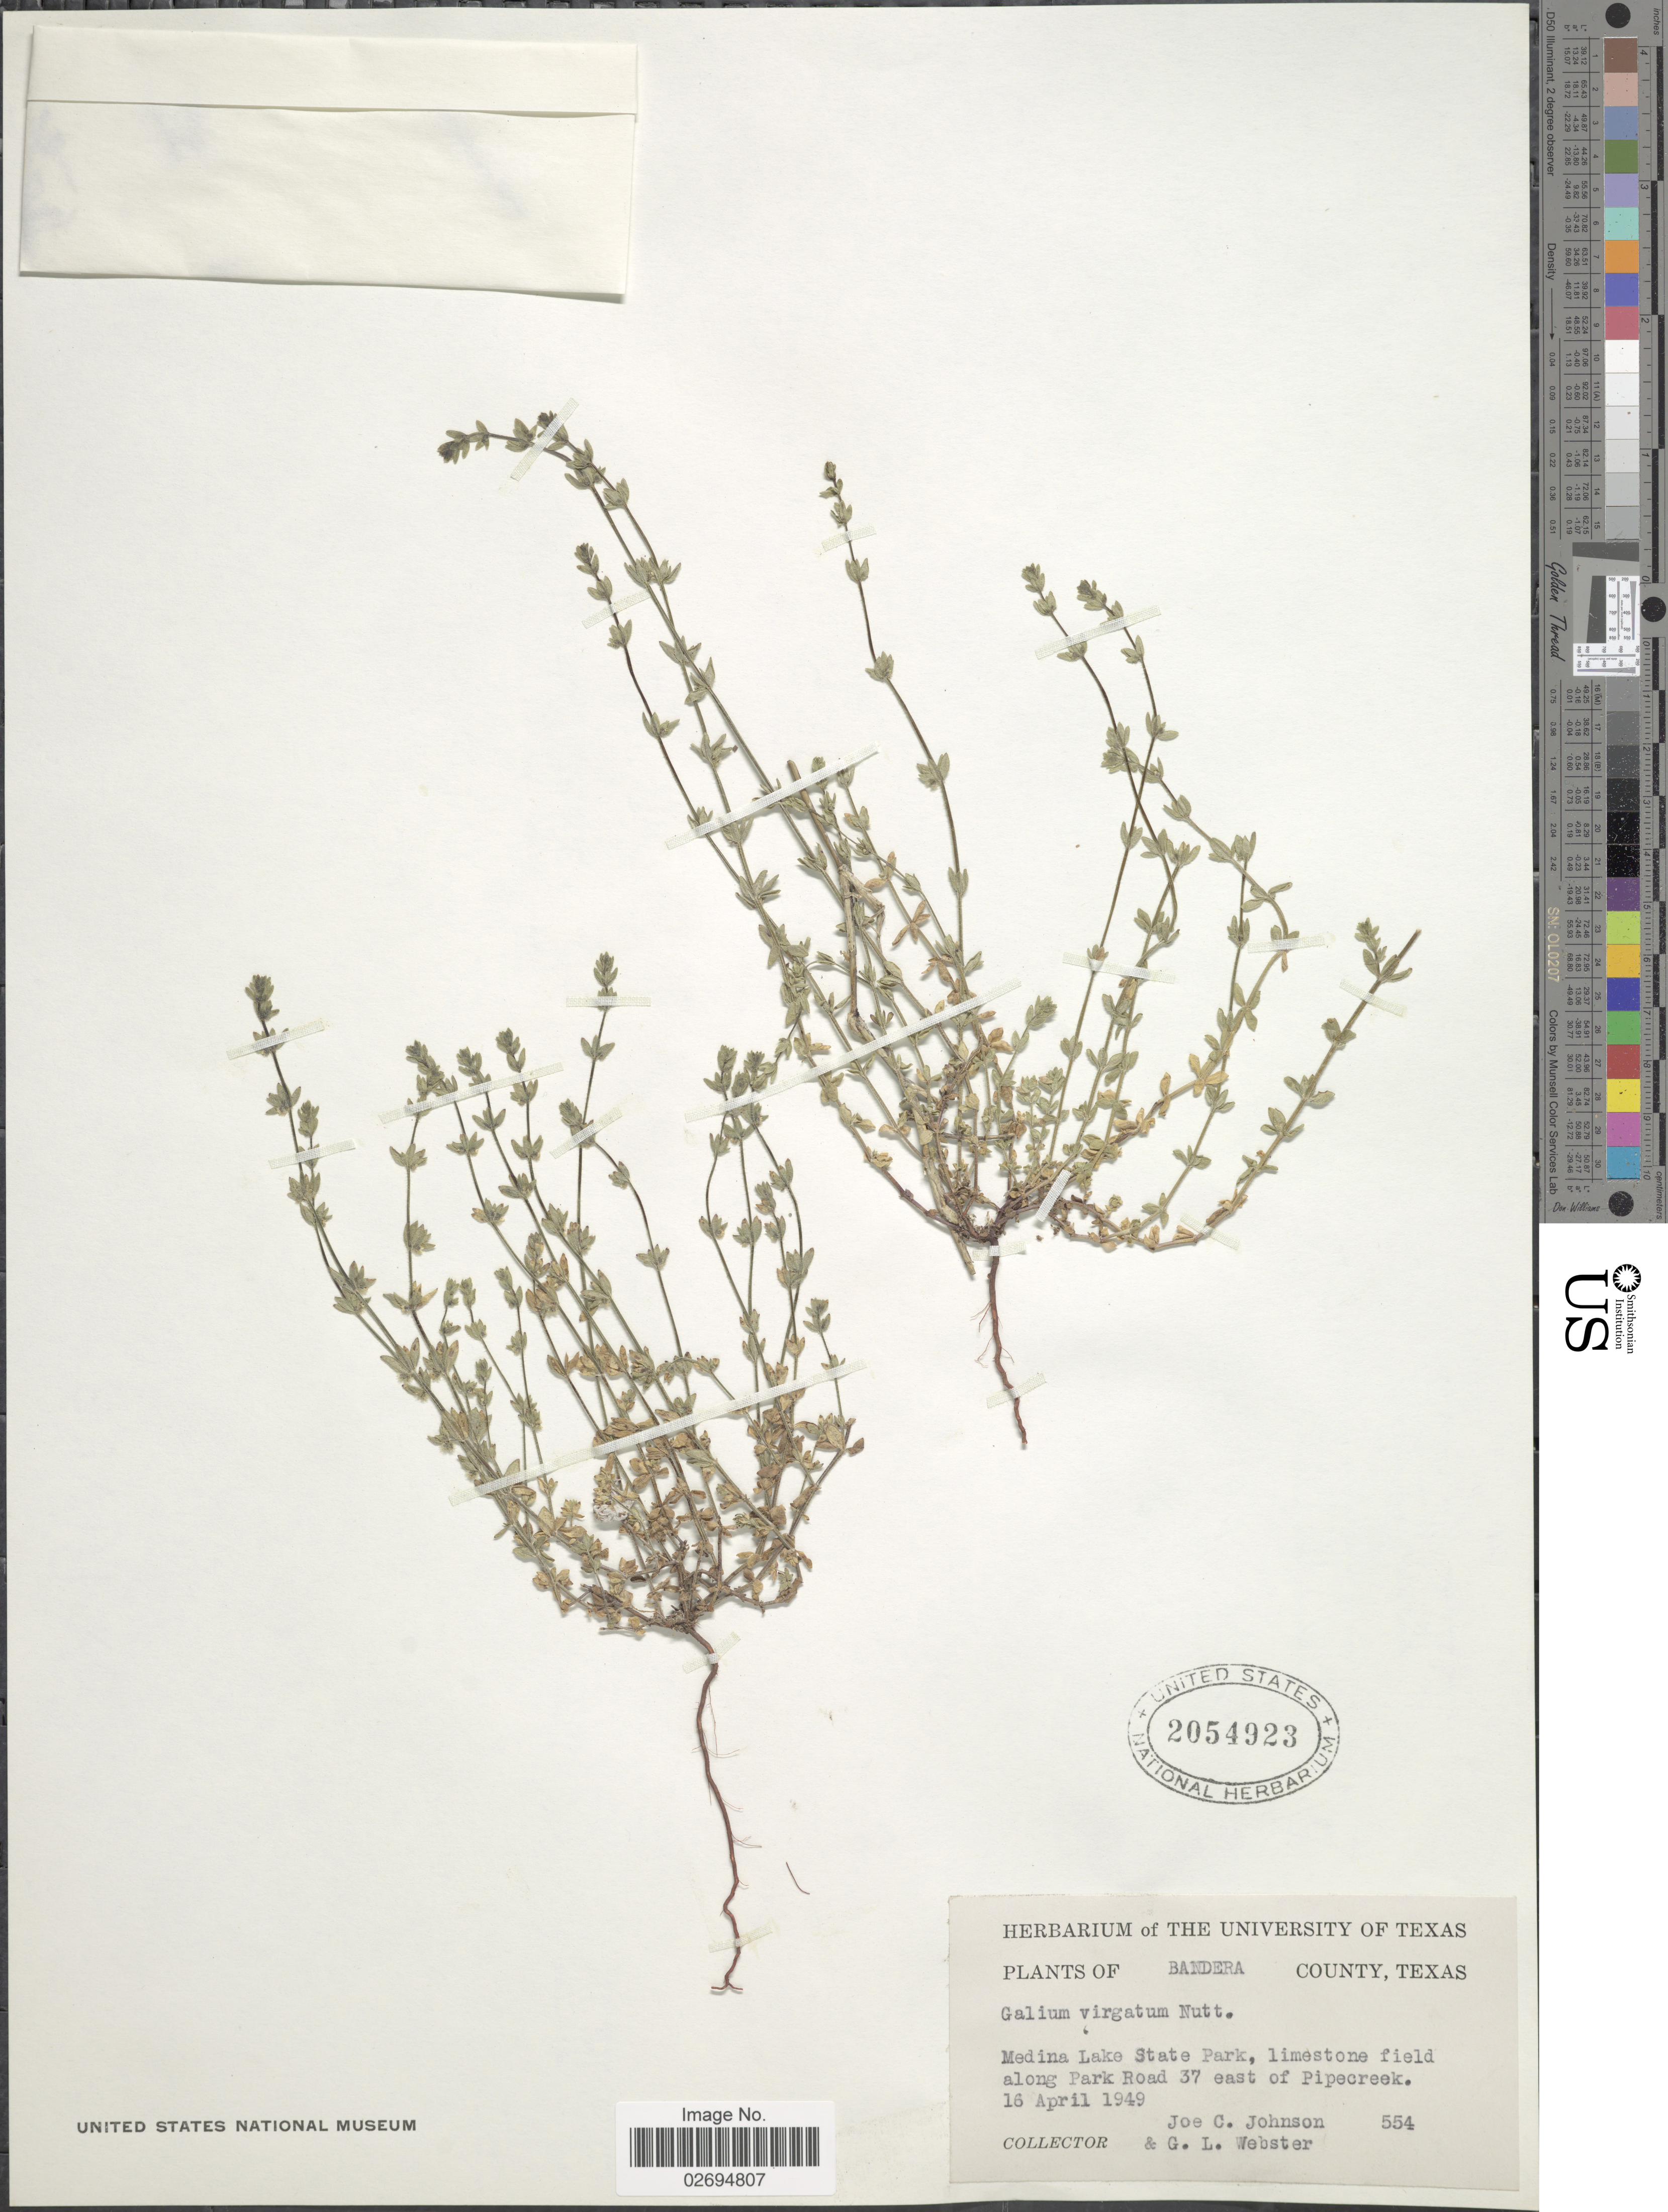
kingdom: Plantae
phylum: Tracheophyta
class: Magnoliopsida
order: Gentianales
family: Rubiaceae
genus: Galium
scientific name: Galium virgatum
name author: Nutt.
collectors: J. C. Johnson & G. L. Webster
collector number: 554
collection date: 1949-04-16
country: United States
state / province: Texas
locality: Bandera County, Medina Lake State Park, limestone field along Park Road 37 east of Pipecreek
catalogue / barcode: US 2054923